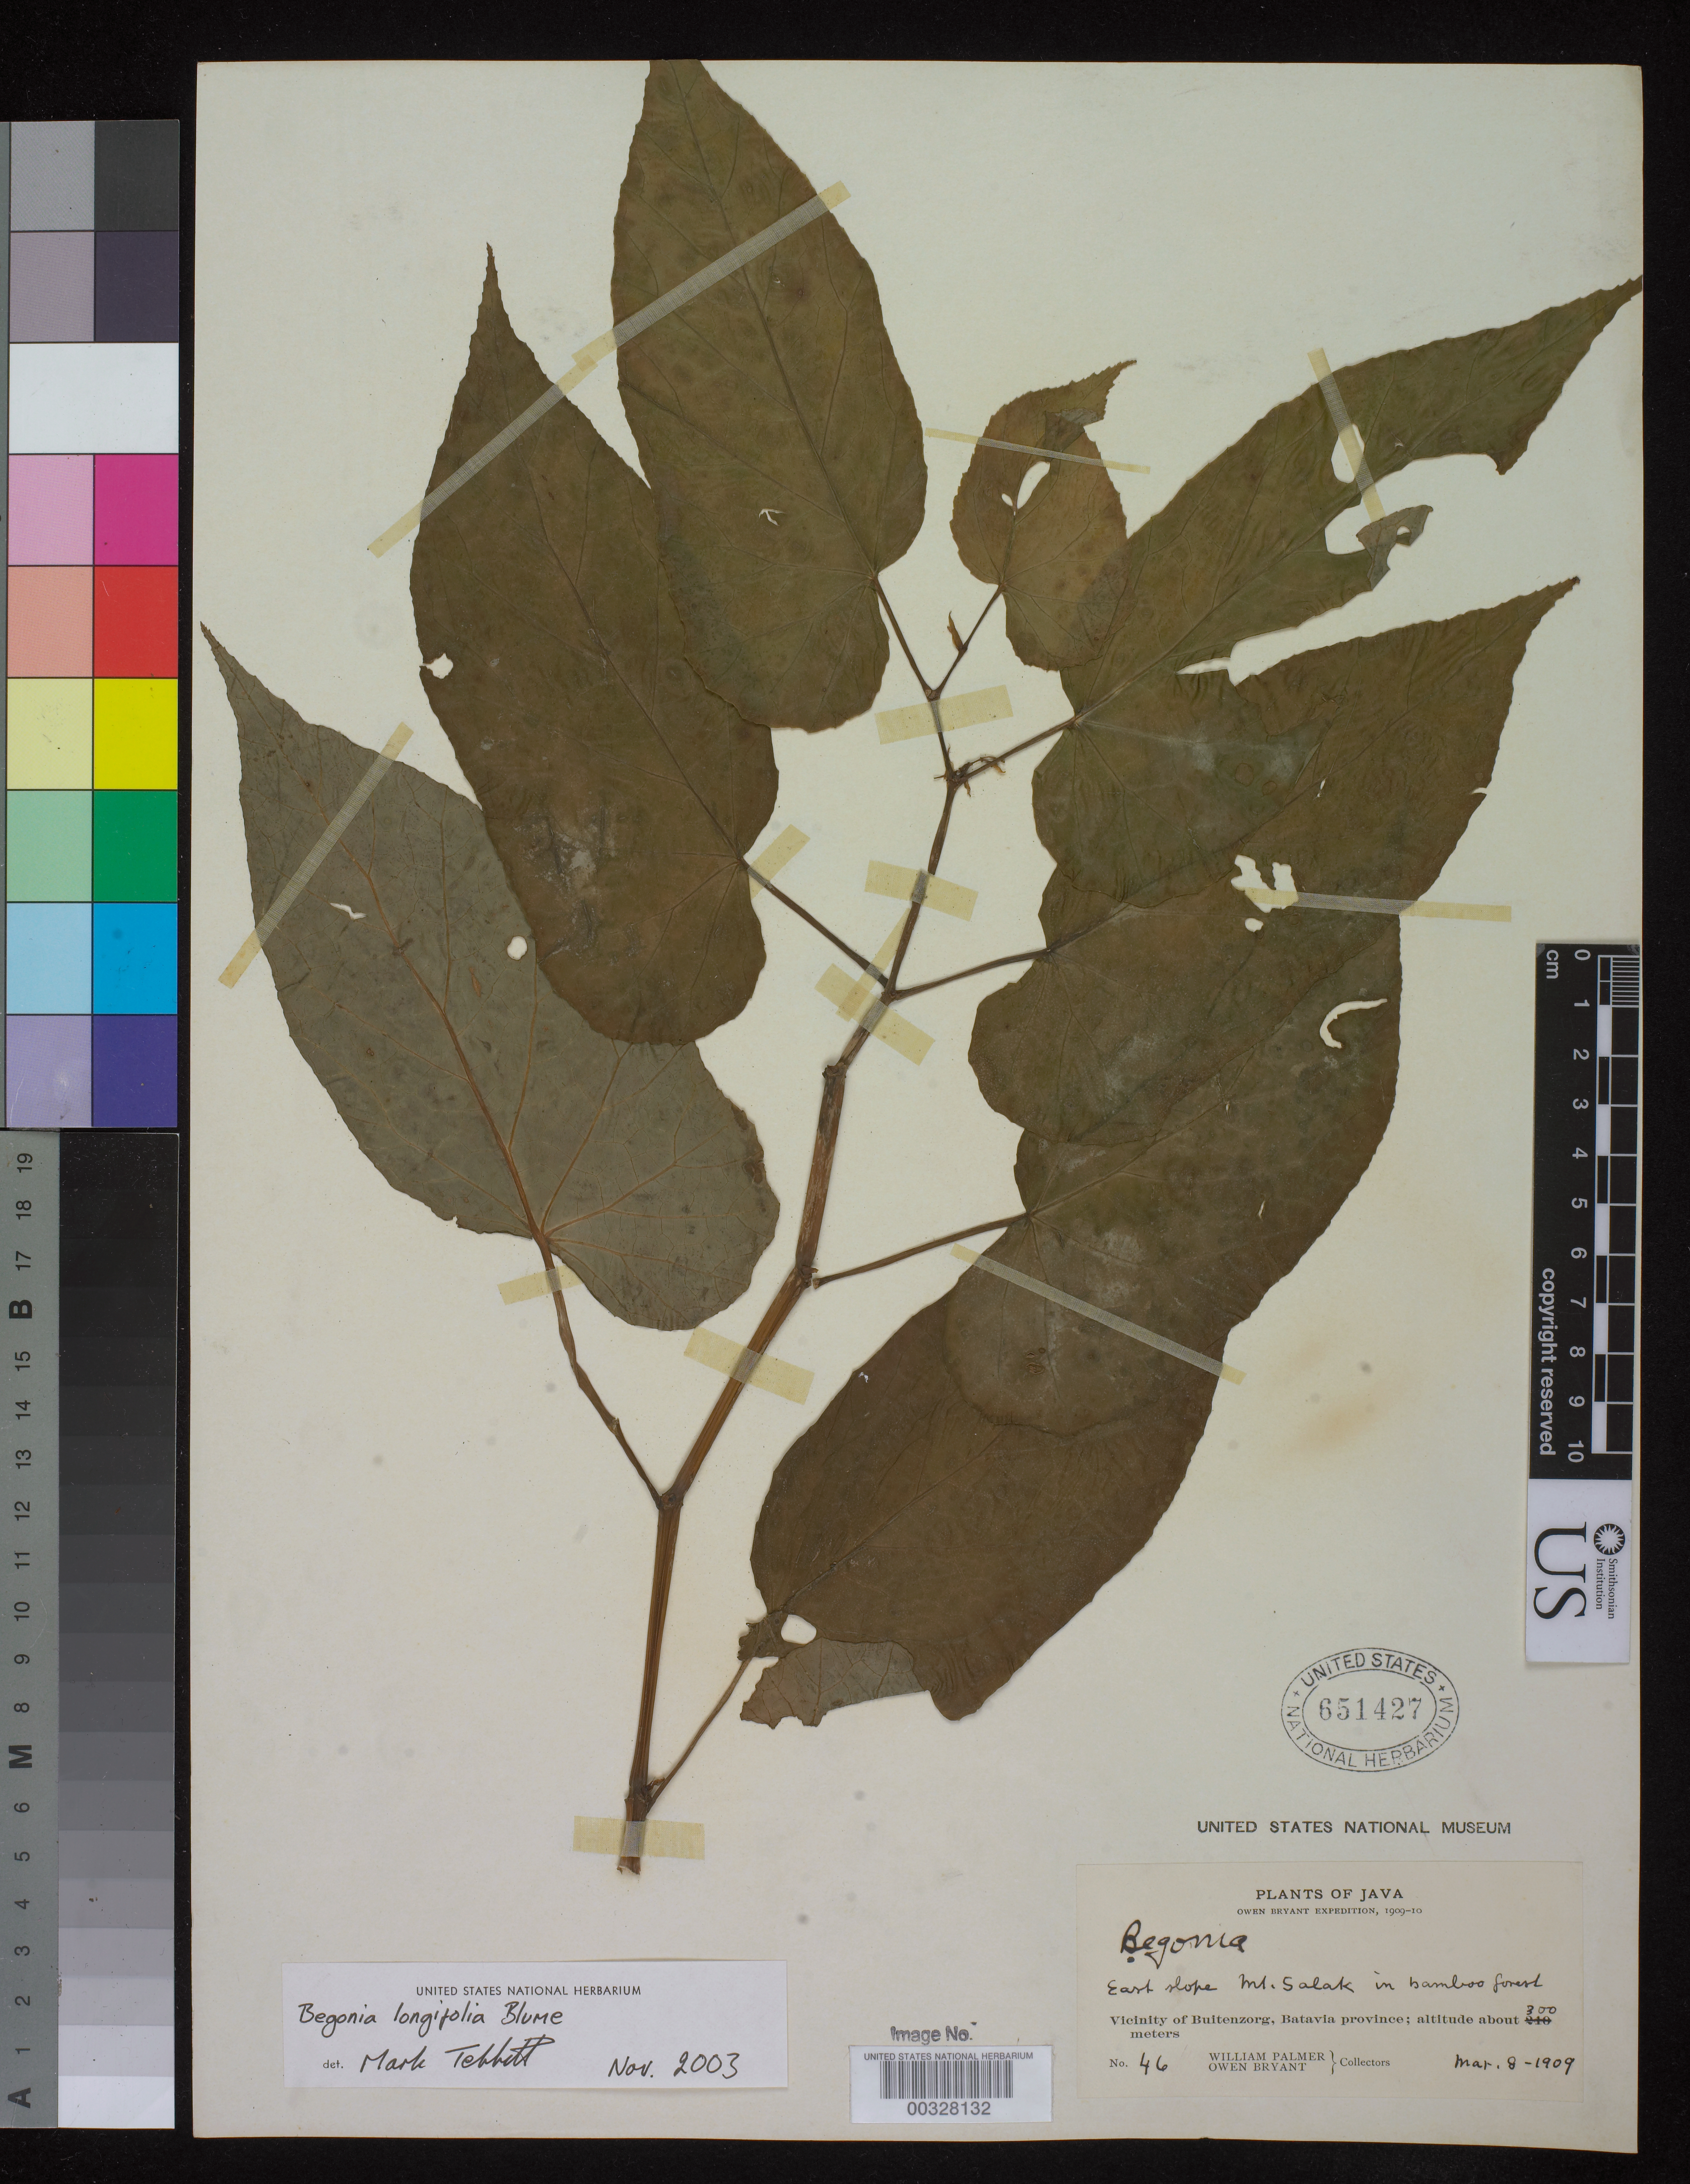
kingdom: Plantae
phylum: Tracheophyta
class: Magnoliopsida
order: Cucurbitales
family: Begoniaceae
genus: Begonia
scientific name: Begonia longifolia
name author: Blume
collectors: W. Palmer & O. Bryant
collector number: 46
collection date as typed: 08 Mar 1909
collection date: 1909-03-08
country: Indonesia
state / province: Java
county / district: Jawa Barat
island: Java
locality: Batavia Prov., vicinity of Buitenzorg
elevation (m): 300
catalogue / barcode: US 651427